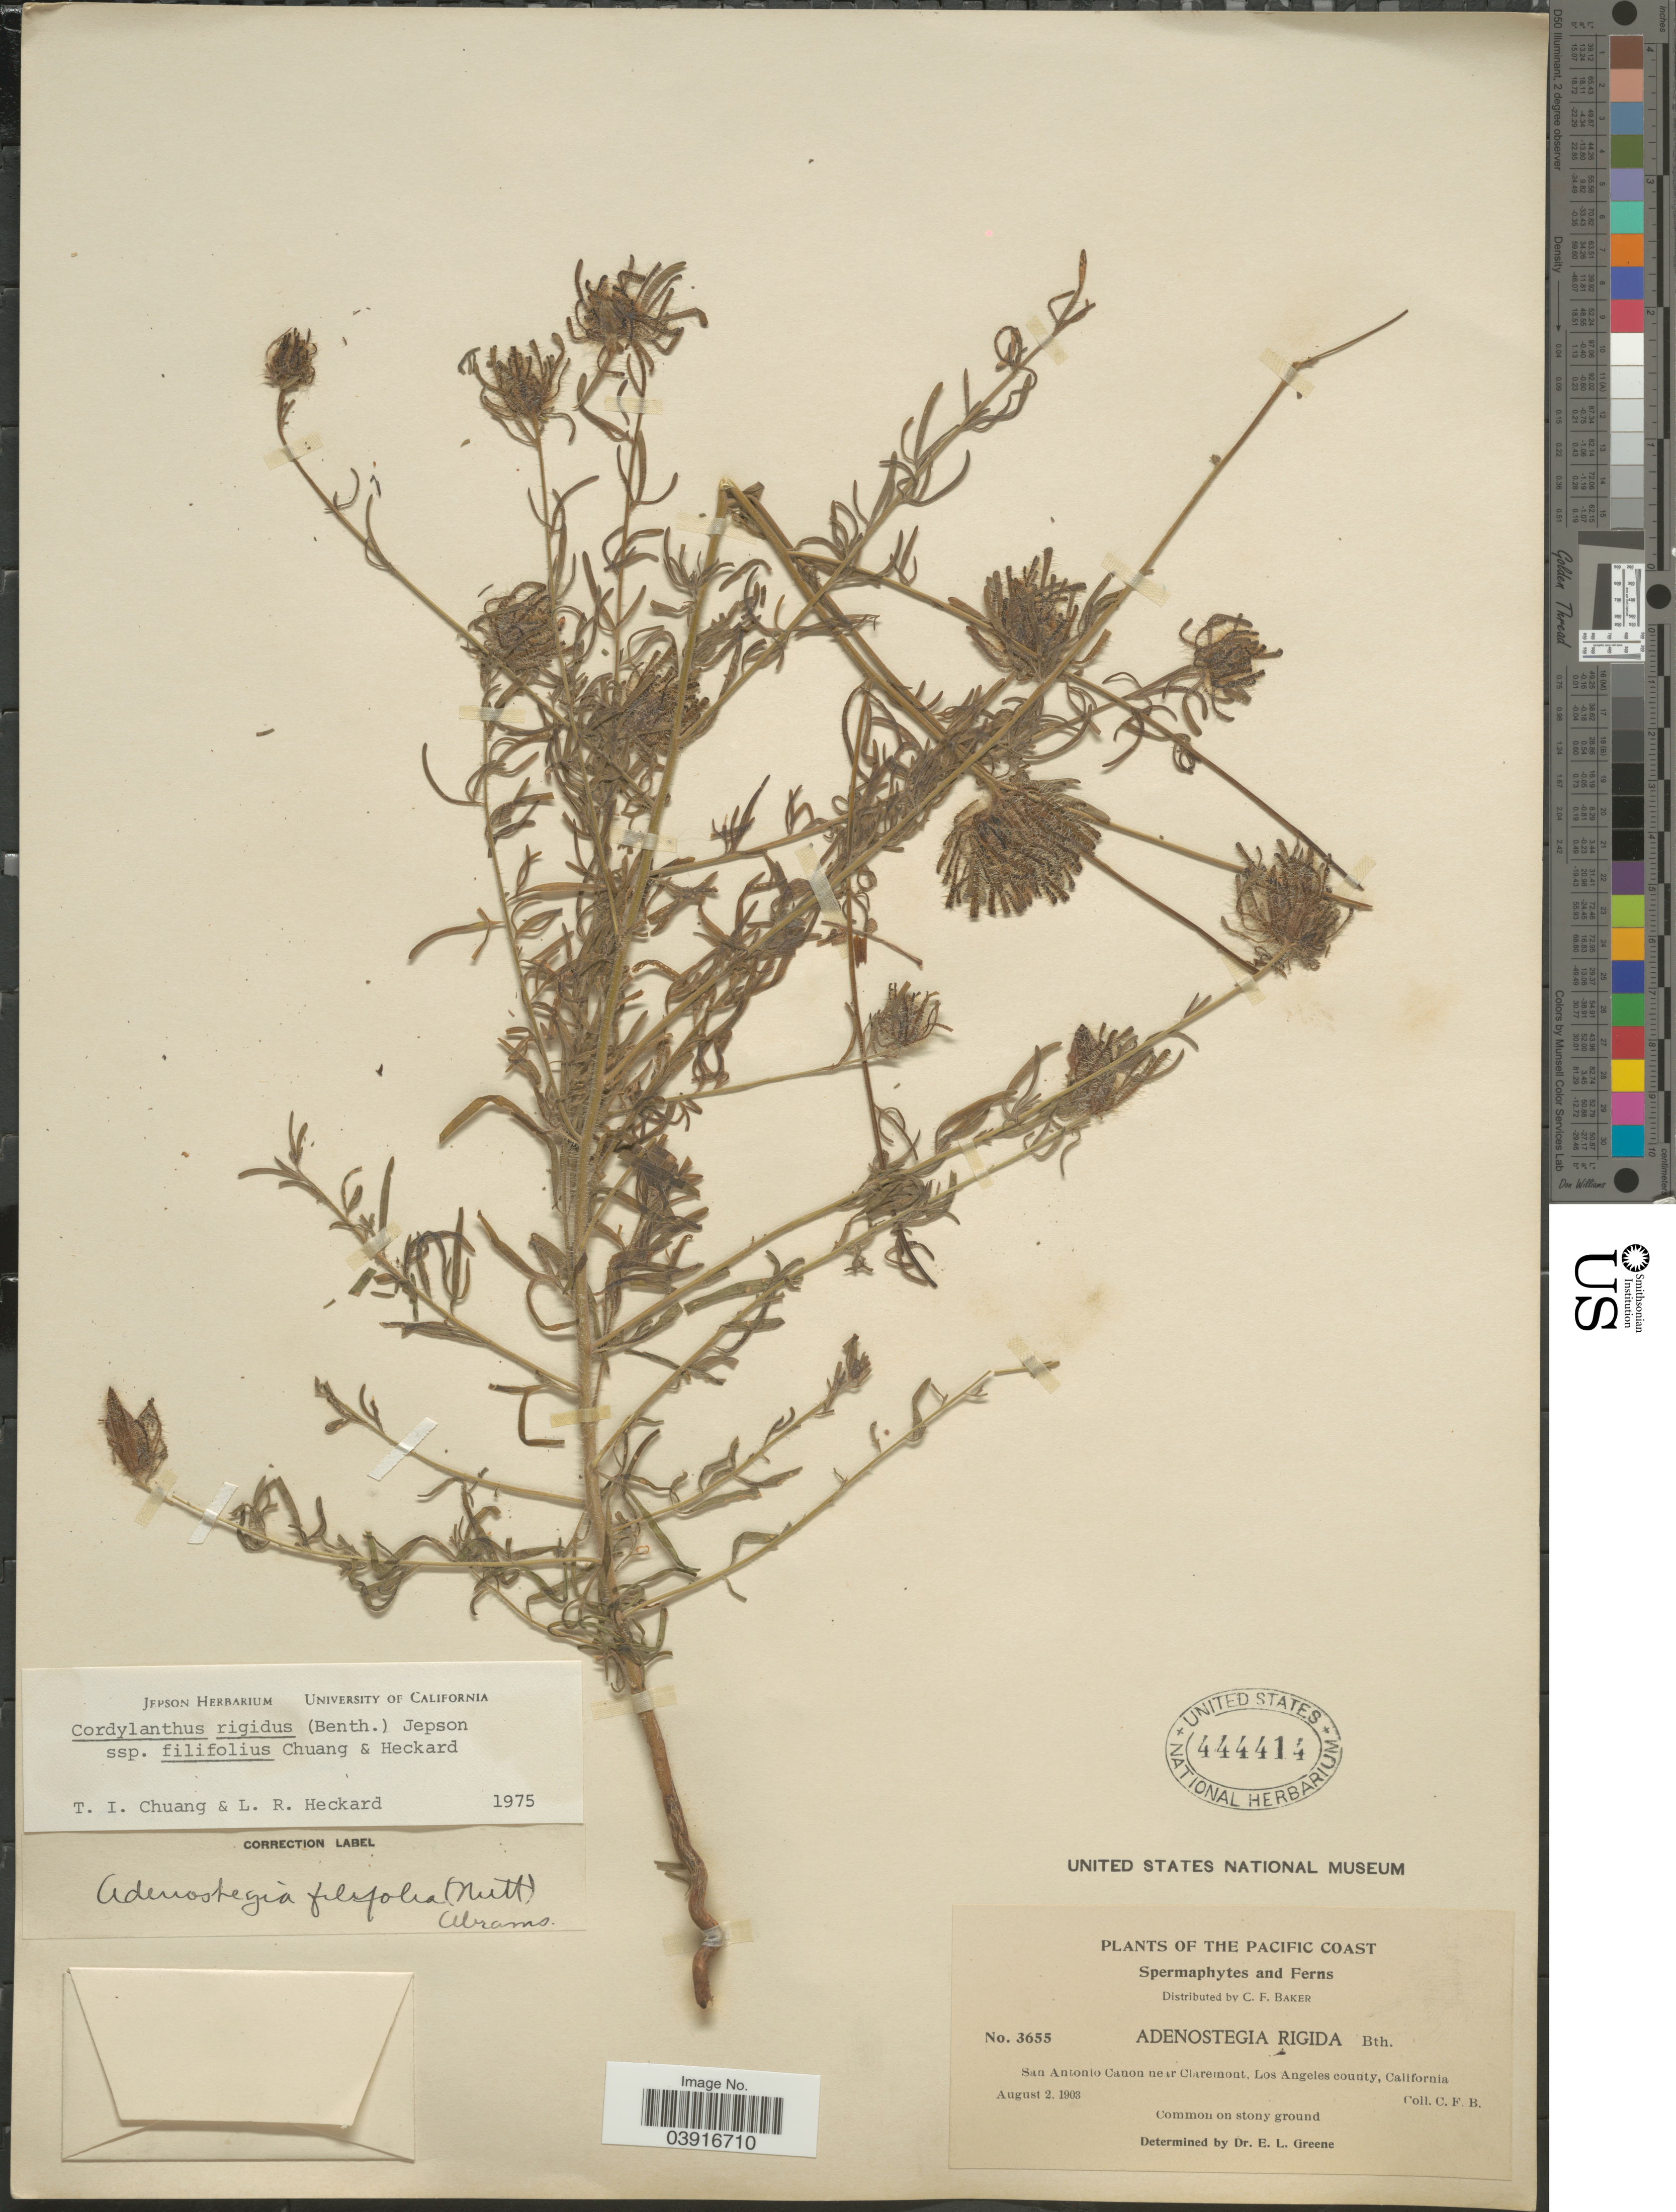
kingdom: Plantae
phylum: Tracheophyta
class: Magnoliopsida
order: Lamiales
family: Orobanchaceae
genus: Cordylanthus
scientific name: Cordylanthus rigidus subsp. filifolius T.I. Chuang & Heckard, ined.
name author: T.I. Chuang & Heckard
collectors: C. F. Baker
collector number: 3655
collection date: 1903-08-02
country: United States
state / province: California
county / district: Los Angeles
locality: Pacific Coast. San Antonio Canon near Claremont. Los Angeles county. On stony ground.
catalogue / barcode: US 444414